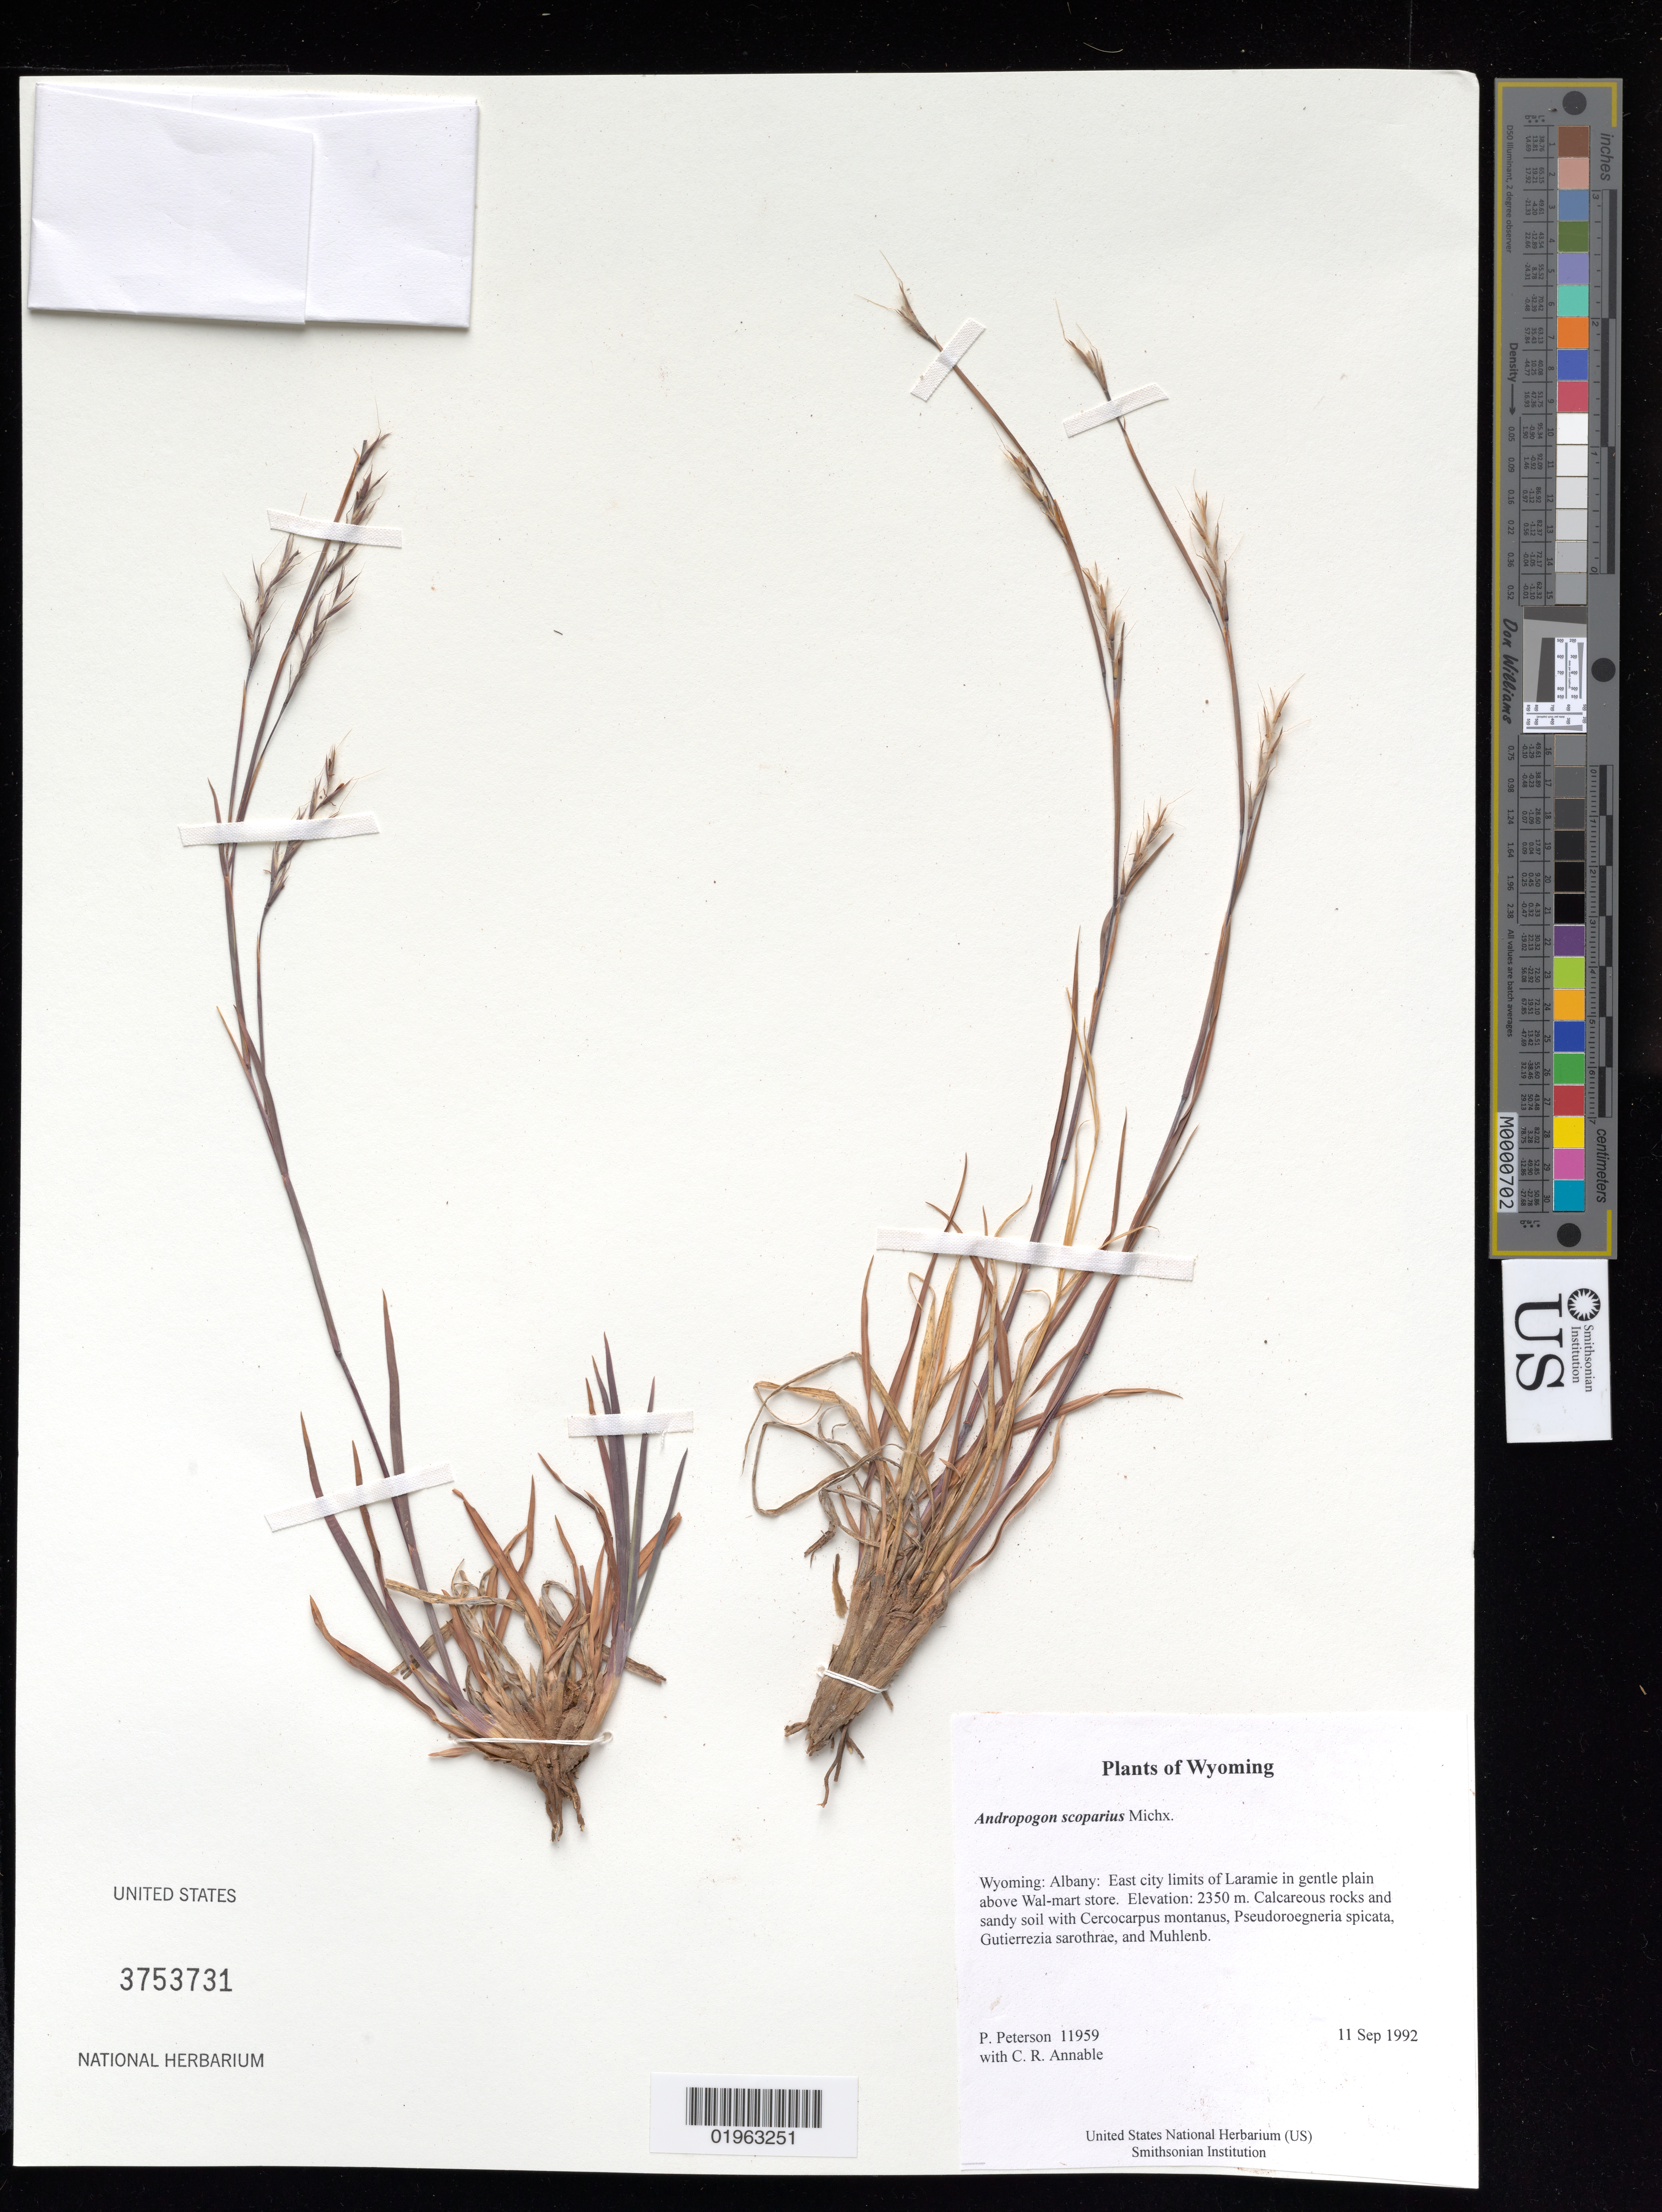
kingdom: Plantae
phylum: Tracheophyta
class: Liliopsida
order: Poales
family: Poaceae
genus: Andropogon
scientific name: Andropogon scoparius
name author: Michx.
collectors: P. M. Peterson & C. R. Annable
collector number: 11959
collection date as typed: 11 Sep 1992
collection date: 1992-09-11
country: United States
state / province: Wyoming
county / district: Albany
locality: East city limits of Laramie in gentle plain above Wal-mart store.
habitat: Calcareous rocks and sandy soil with Cercocarpus montanus, Pseudoroegneria spicata, Gutierrezia sarothrae, and Muhlenb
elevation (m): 2350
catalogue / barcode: US 3753731